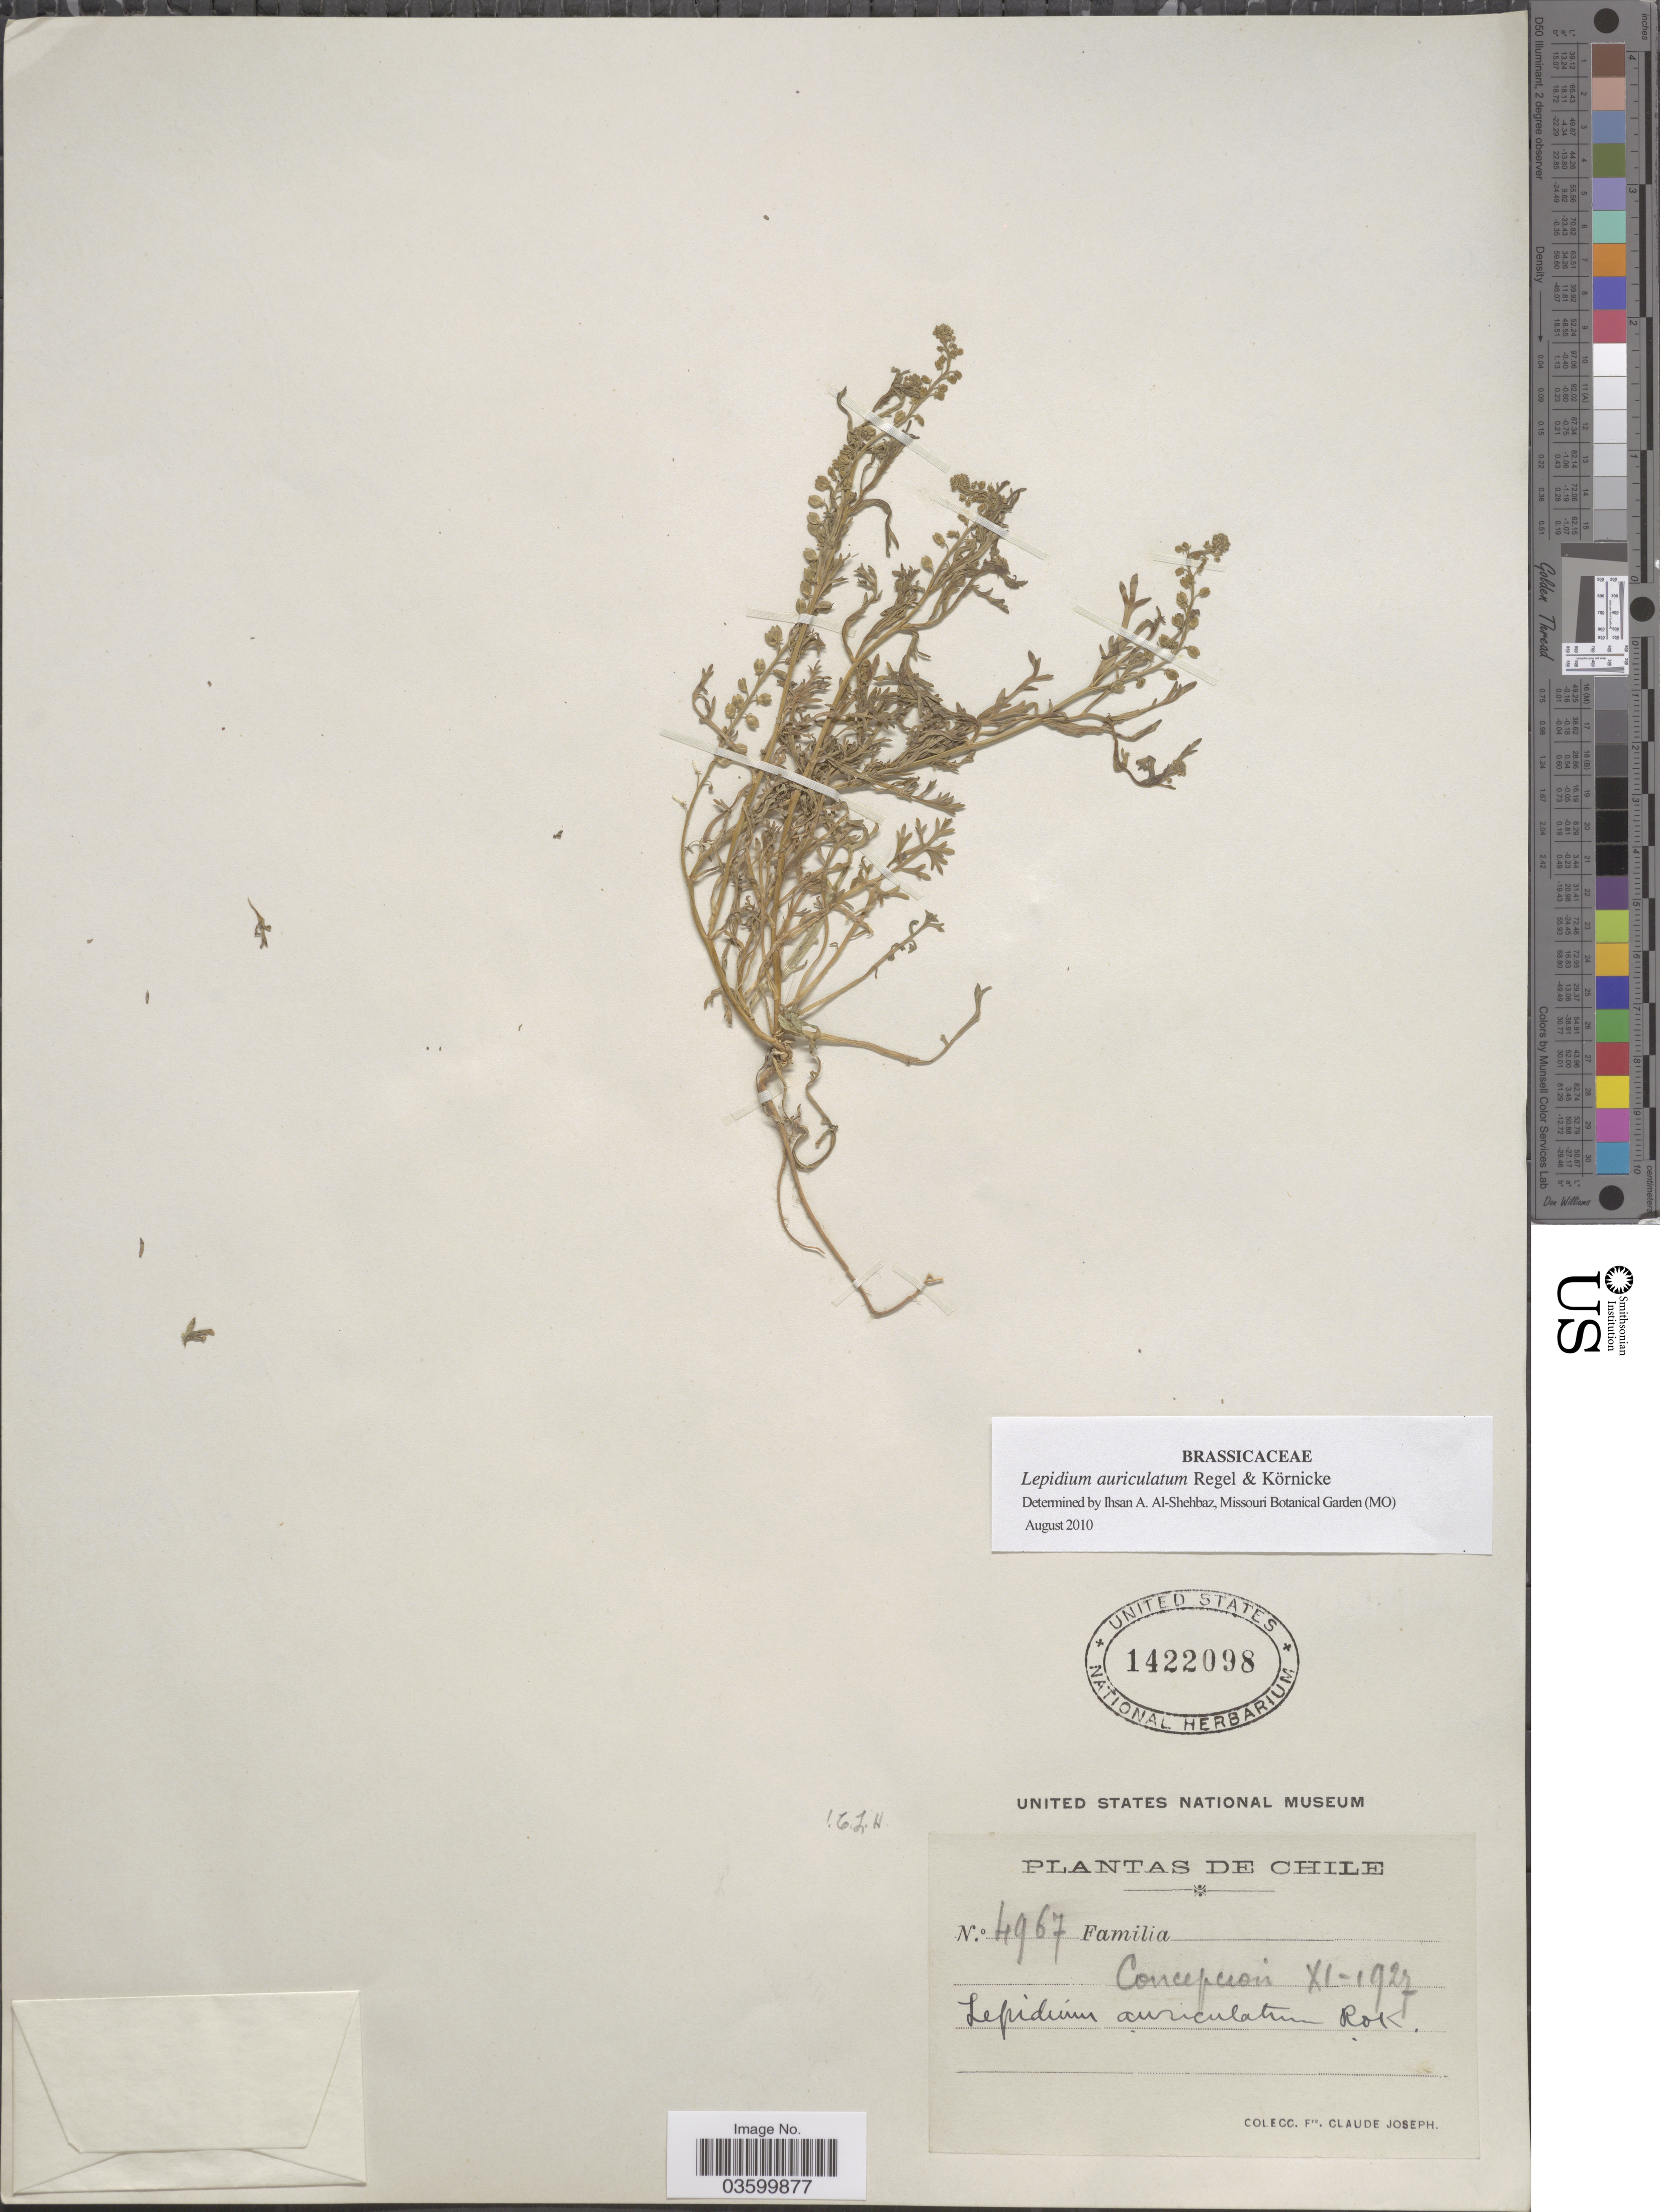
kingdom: Plantae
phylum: Tracheophyta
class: Magnoliopsida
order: Brassicales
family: Brassicaceae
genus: Lepidium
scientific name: Lepidium auriculatum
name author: Regel & Körn.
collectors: Bro. Claude-Joseph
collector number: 4967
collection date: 1927-11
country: Chile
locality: Concepcion.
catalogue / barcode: US 1422098